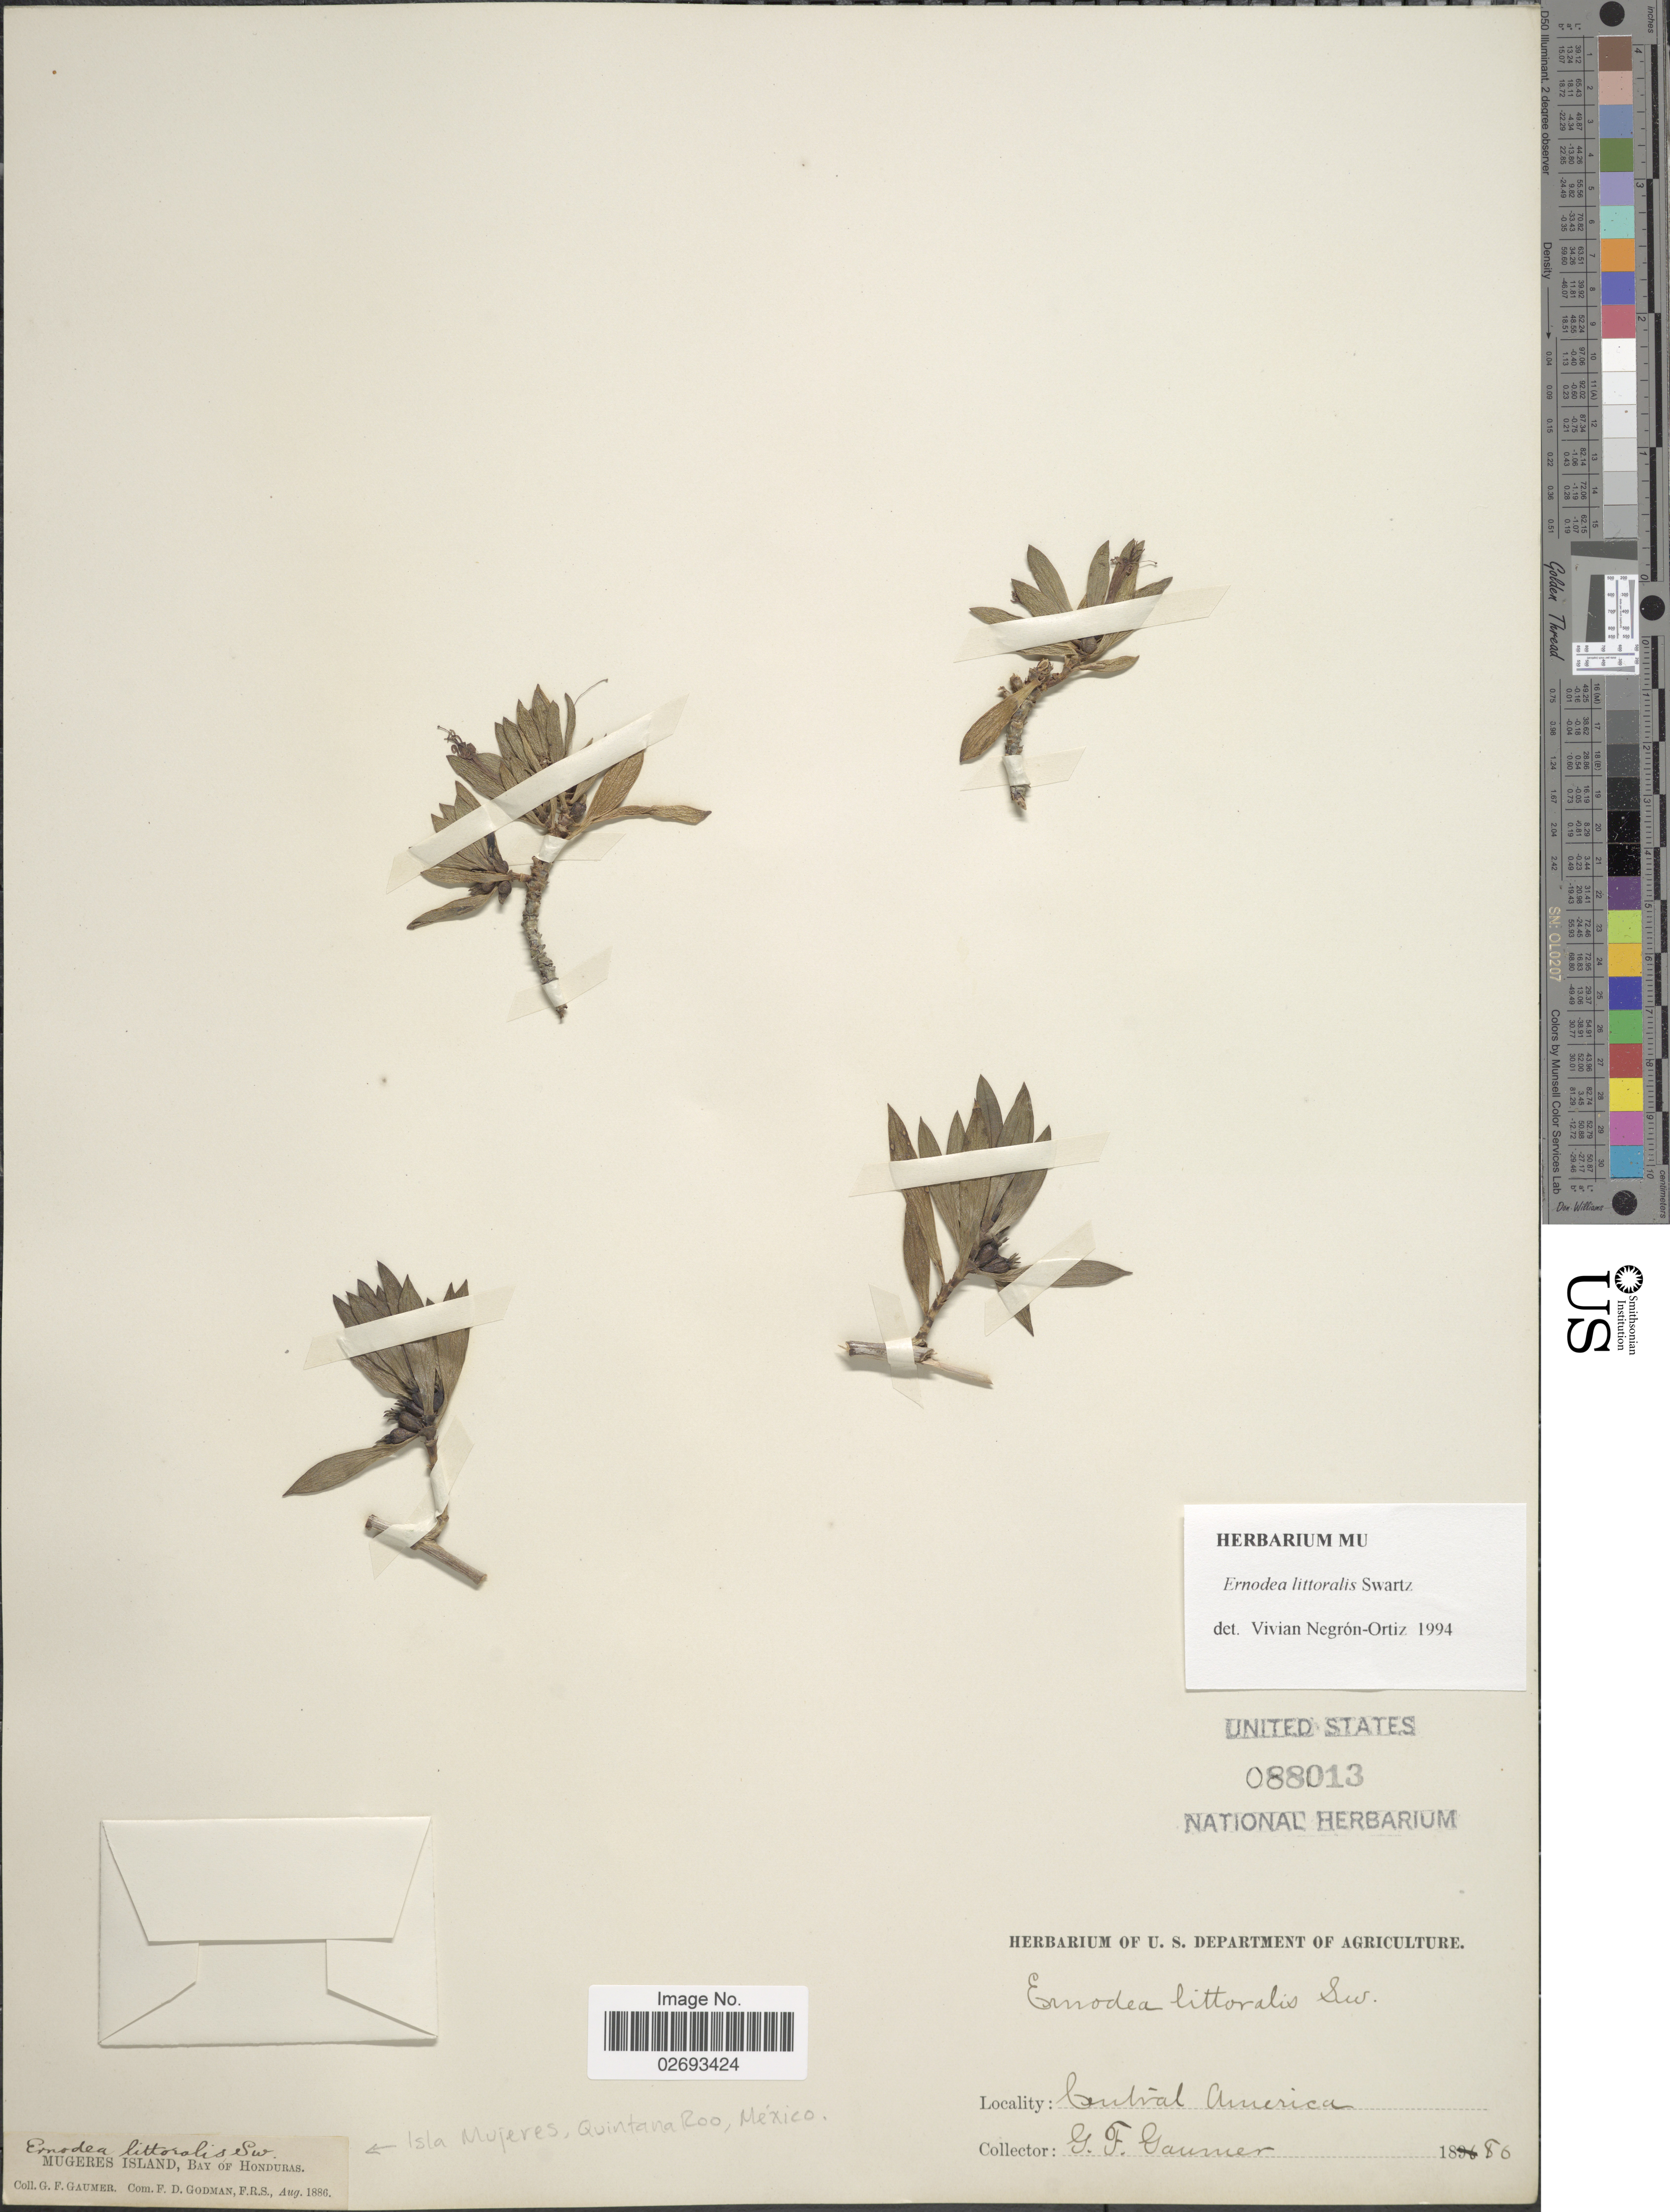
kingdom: Plantae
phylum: Tracheophyta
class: Magnoliopsida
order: Gentianales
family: Rubiaceae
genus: Ernodea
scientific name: Ernodea littoralis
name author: Sw.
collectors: G. F. Gaumer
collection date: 1886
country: Mexico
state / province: Quintana Roo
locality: Mugeres Island, Bay of Honduras, Isla Mujeres. Central America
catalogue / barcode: US 88013